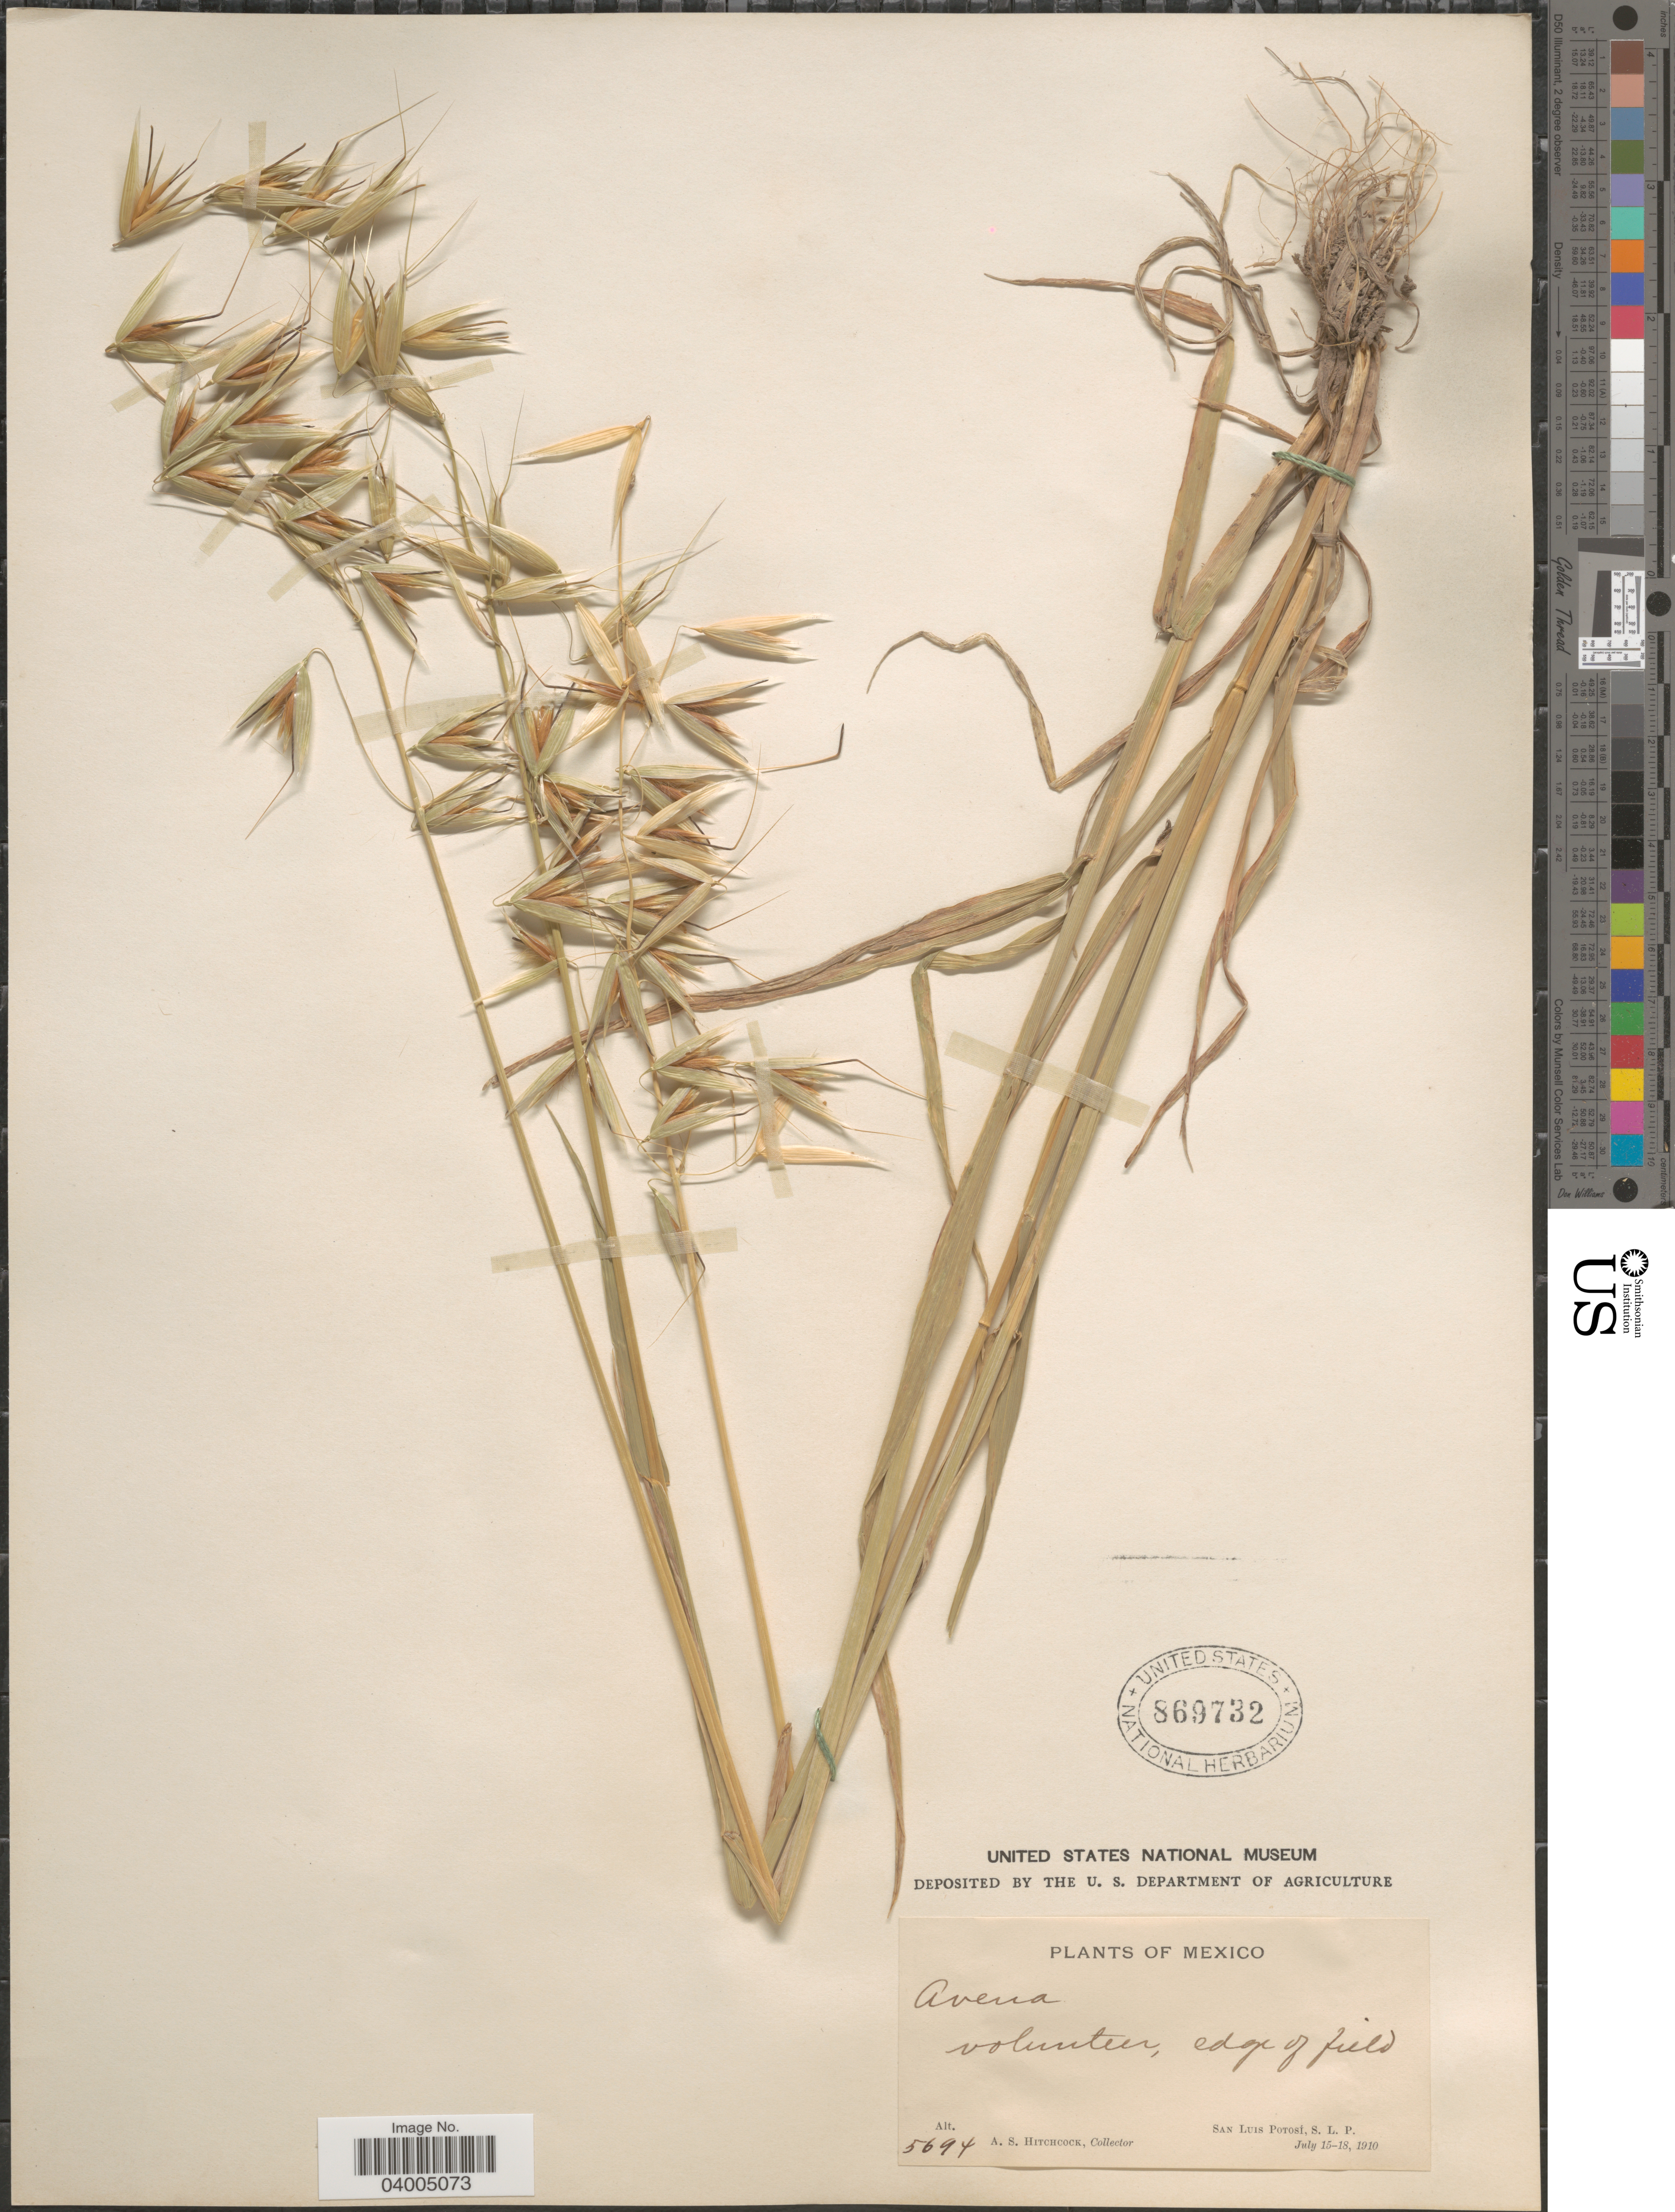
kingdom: Plantae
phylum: Tracheophyta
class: Liliopsida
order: Poales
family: Poaceae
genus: Avena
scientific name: Avena fatua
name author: L.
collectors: A. S. Hitchcock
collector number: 5694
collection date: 1910-07-15/1910-07-18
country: Mexico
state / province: San Luis Potosí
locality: San Luis Potosí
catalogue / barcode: US 869732